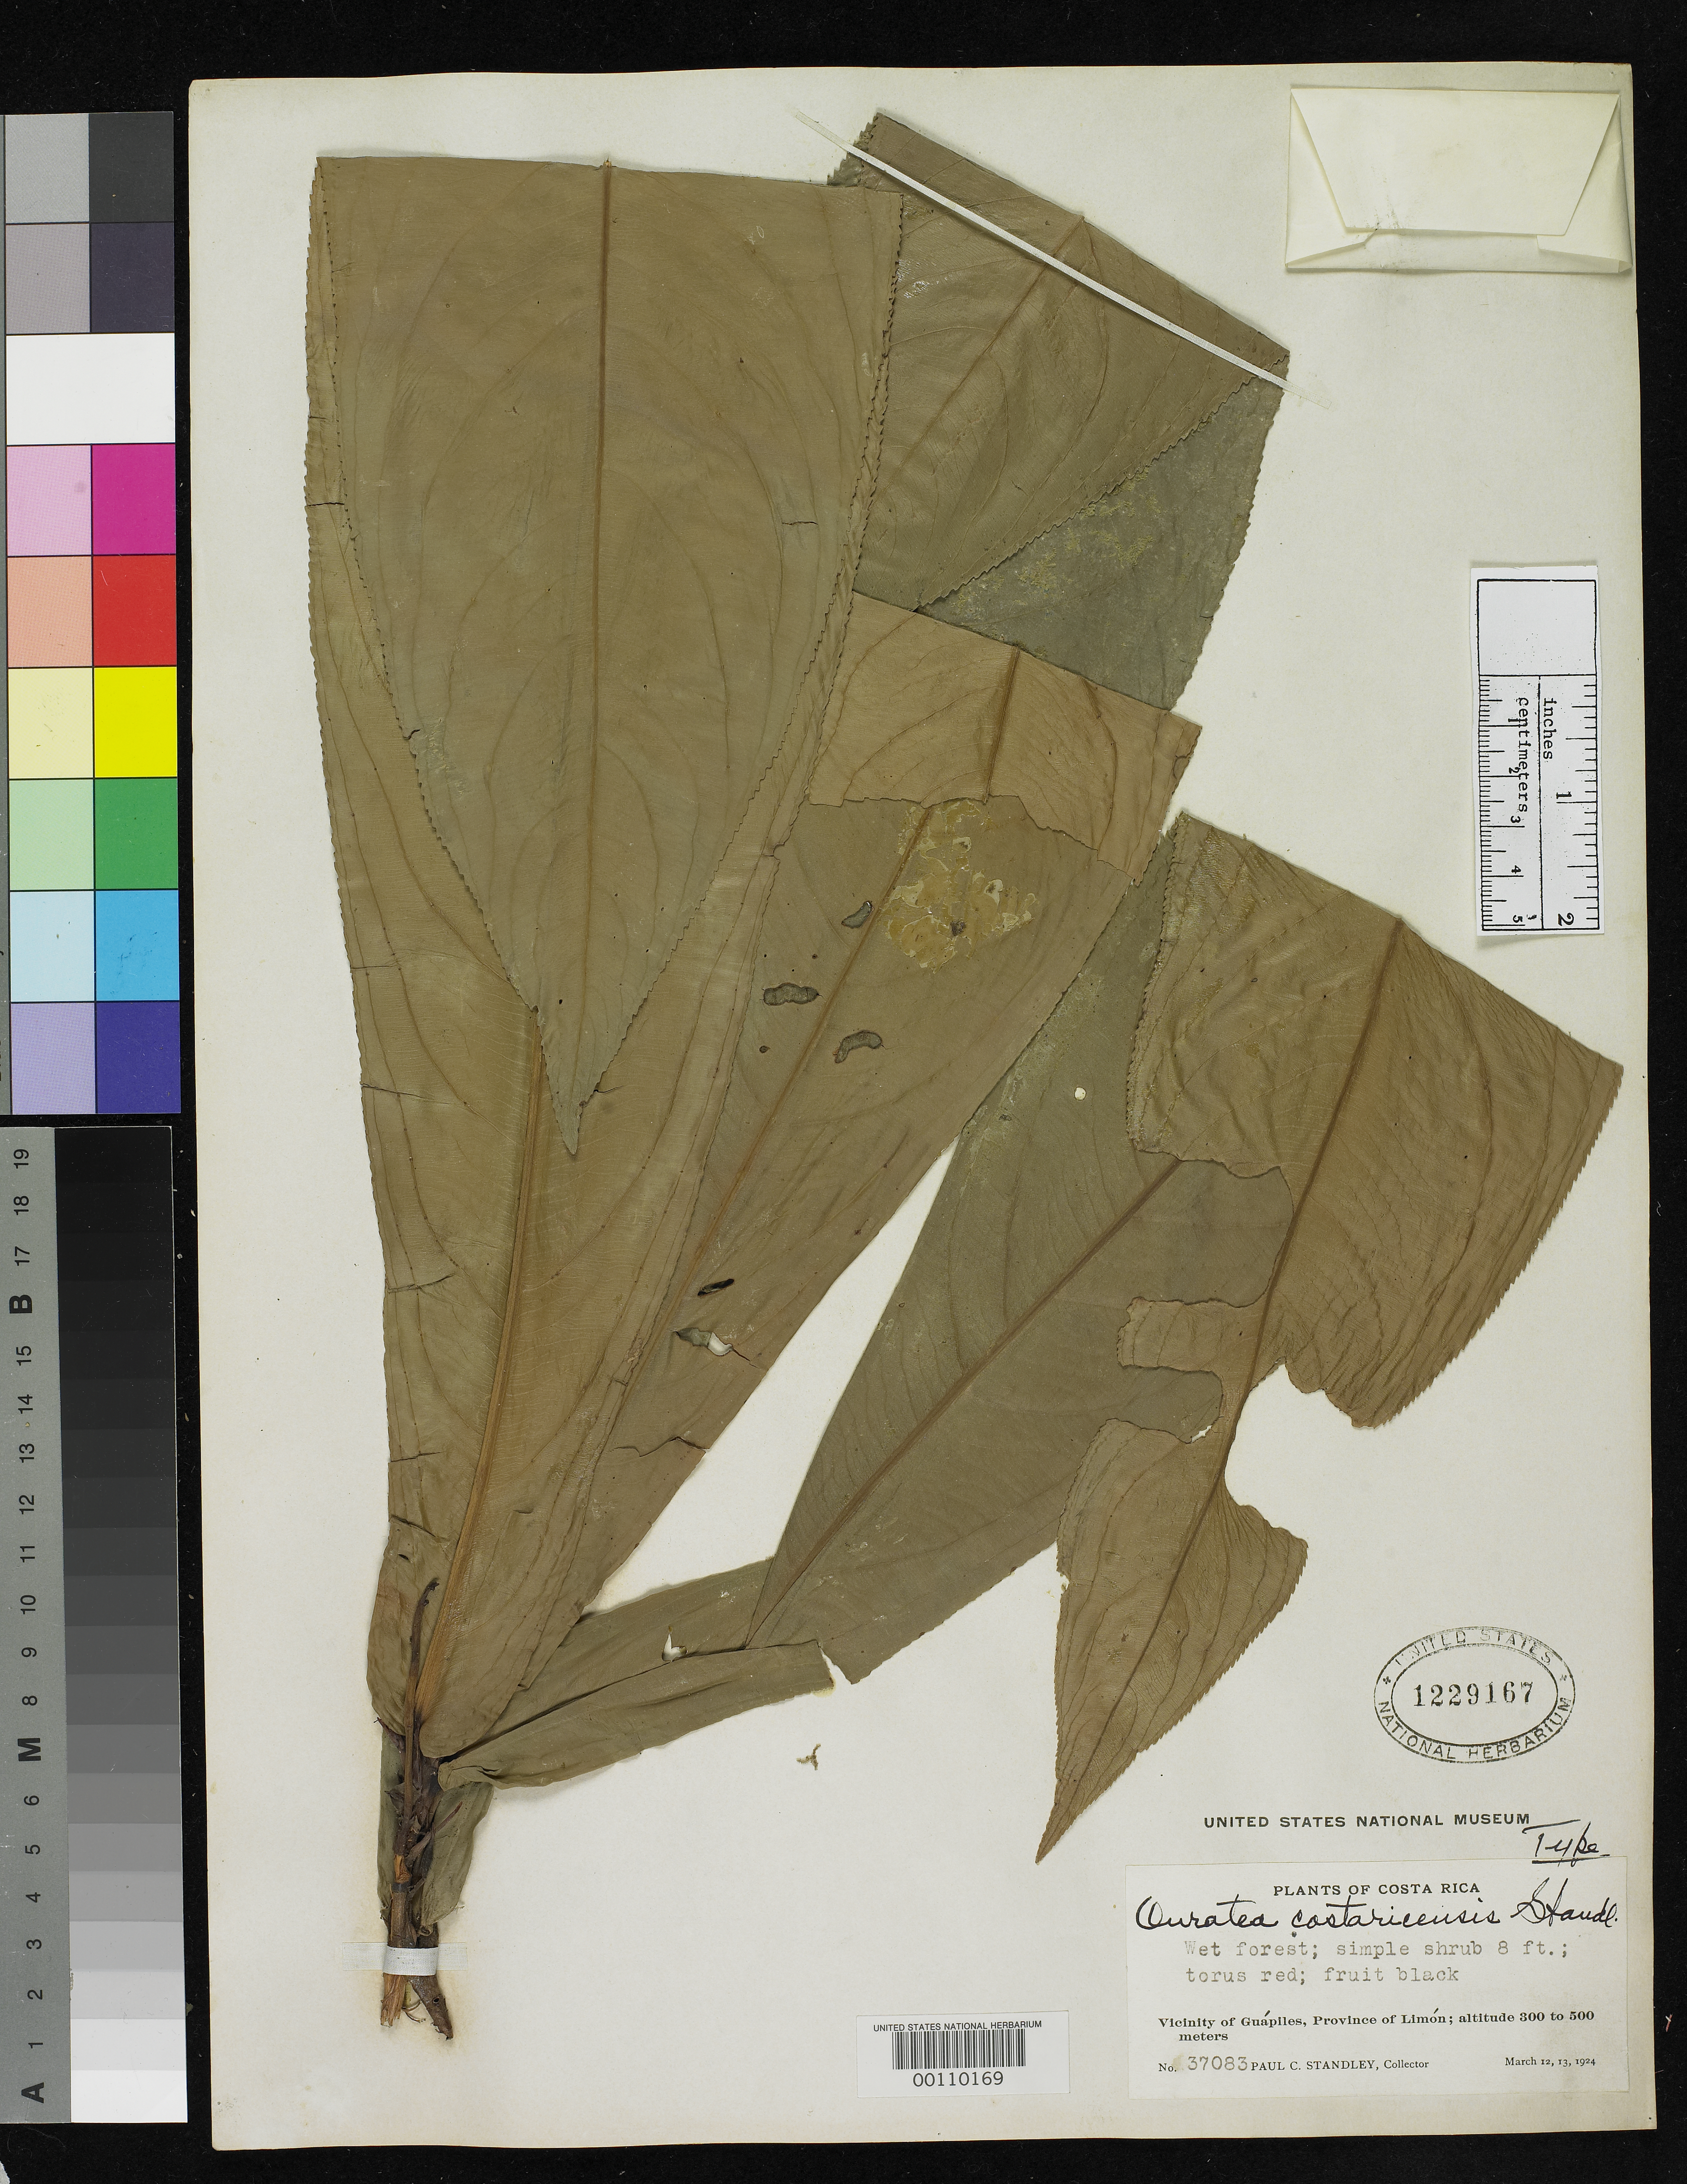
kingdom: Plantae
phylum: Tracheophyta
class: Magnoliopsida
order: Malpighiales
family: Ochnaceae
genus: Ouratea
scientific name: Ouratea costaricensis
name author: Standl.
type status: Holotype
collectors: P. C. Standley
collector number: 37083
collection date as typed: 12 Mar 1924 to 13 Mar 1924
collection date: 1924-03-12/1924-03-13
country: Costa Rica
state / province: Limón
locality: Guapiles.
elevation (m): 300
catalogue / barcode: US 1229167